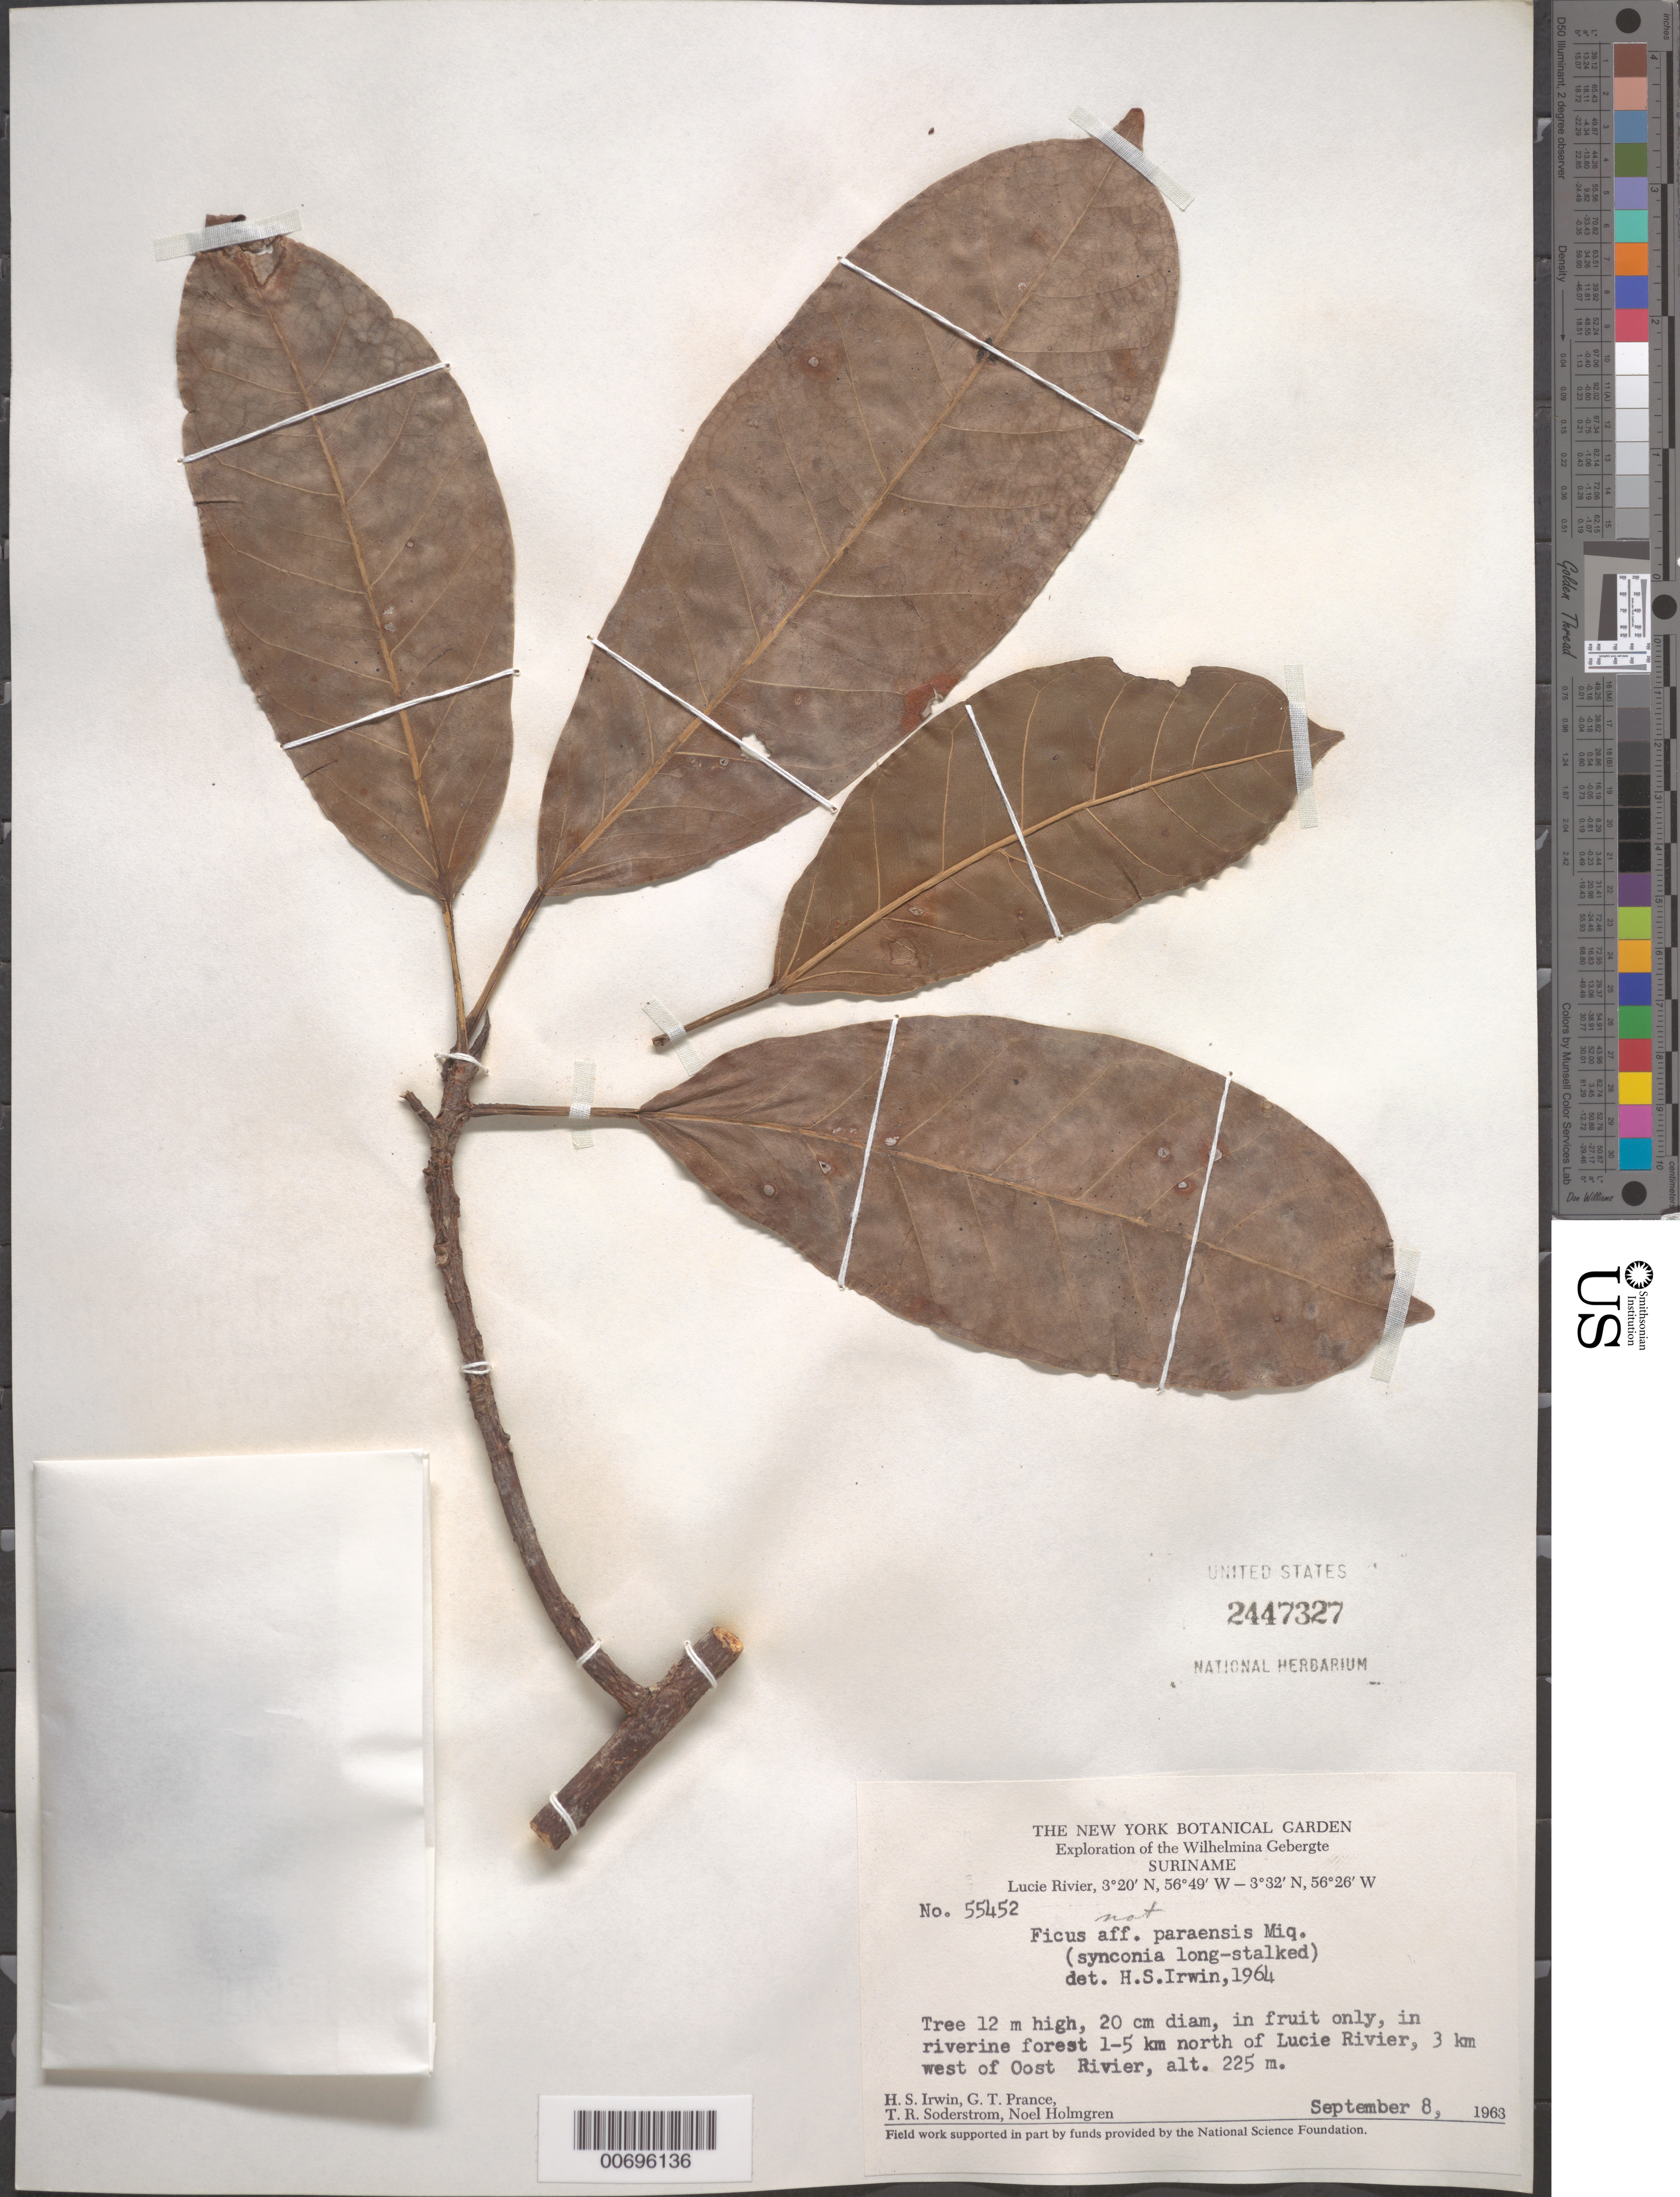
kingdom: Plantae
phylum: Tracheophyta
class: Magnoliopsida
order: Rosales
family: Moraceae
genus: Ficus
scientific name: Ficus broadwayi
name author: Urb.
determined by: Mitidieri, Nicole, (WIS), University of Wisconsin - Madison (UNITED STATES)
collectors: H. Irwin, G. T. Prance, T. R. Soderstrom & N. H. Holmgren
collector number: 55452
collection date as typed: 8-Sep-63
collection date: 1963-09-08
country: Suriname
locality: Lucie R., 1.5 km N of, 3 km W of Oost R., Wilhelmina Gebergte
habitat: Riverine forest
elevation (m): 225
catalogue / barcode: US 2447327